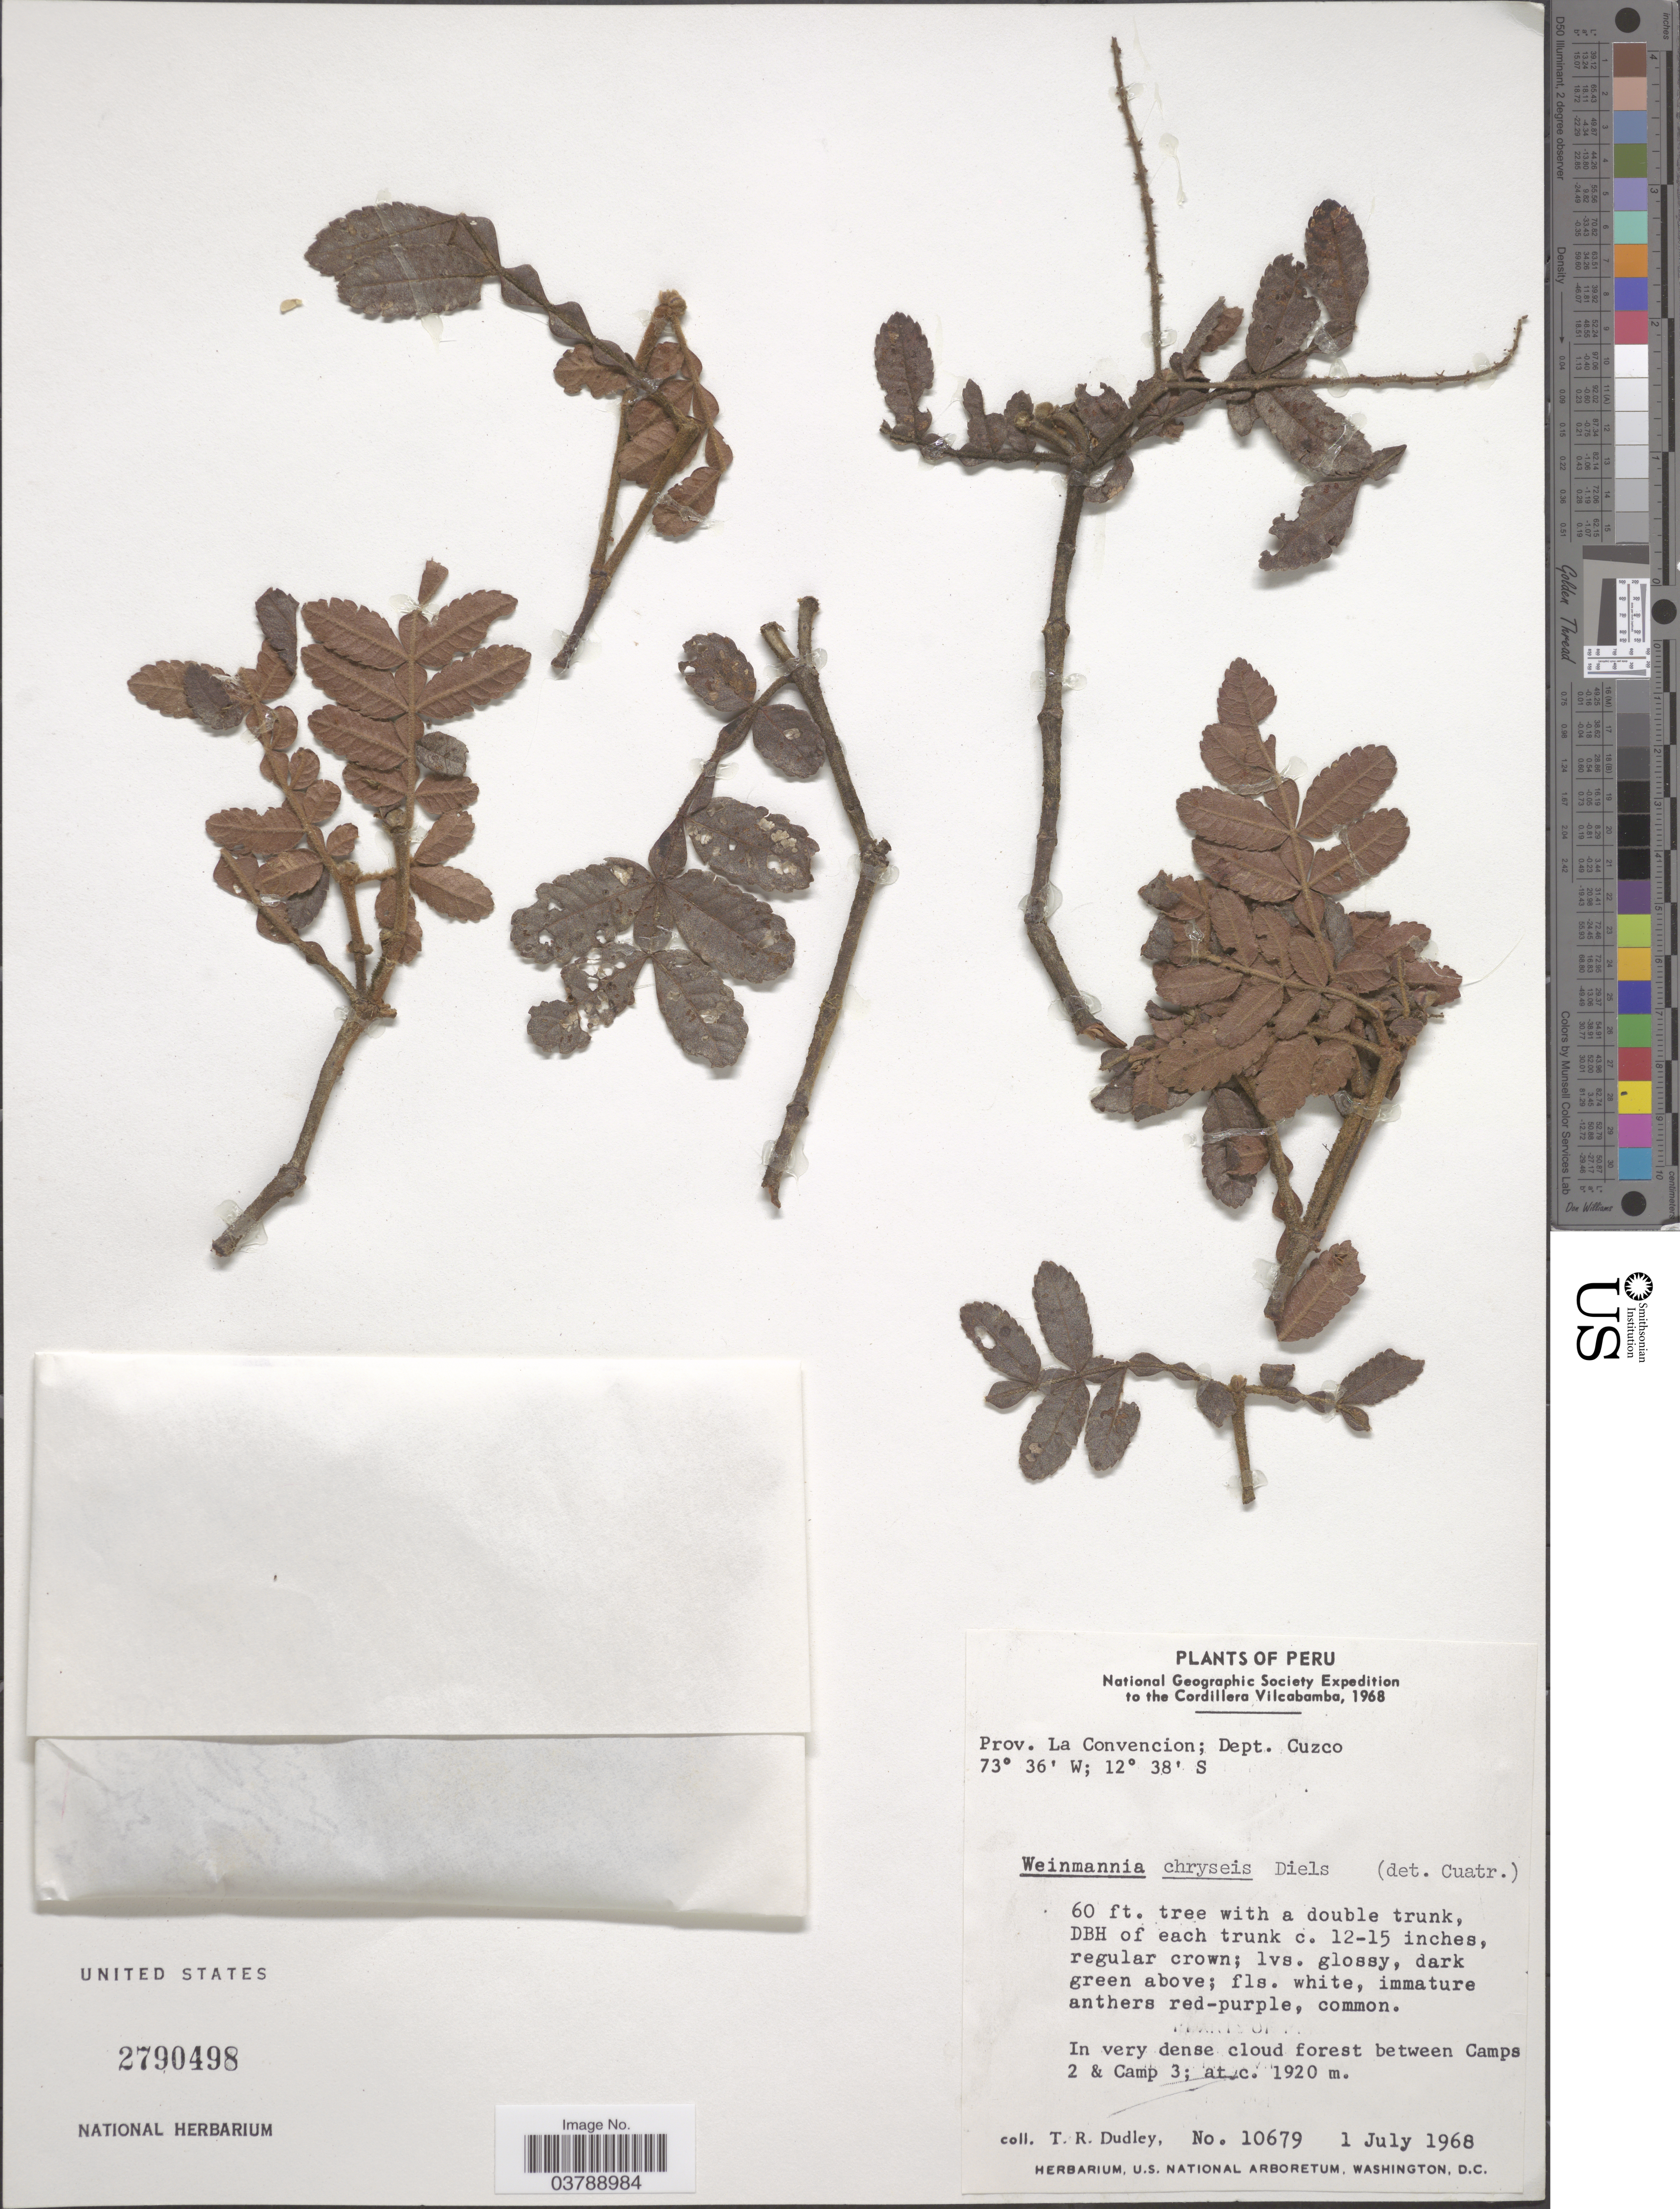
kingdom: Plantae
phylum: Tracheophyta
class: Magnoliopsida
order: Oxalidales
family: Cunoniaceae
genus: Weinmannia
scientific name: Weinmannia chryseis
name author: Diels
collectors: T. R. Dudley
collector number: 10679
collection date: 1968-07-01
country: Peru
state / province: Cusco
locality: Cordillera Vilcabamba. Prov. La Convencion; Dept. Cuzco. Between Camps 2 & Camp 3.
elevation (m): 1920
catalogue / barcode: US 2790498